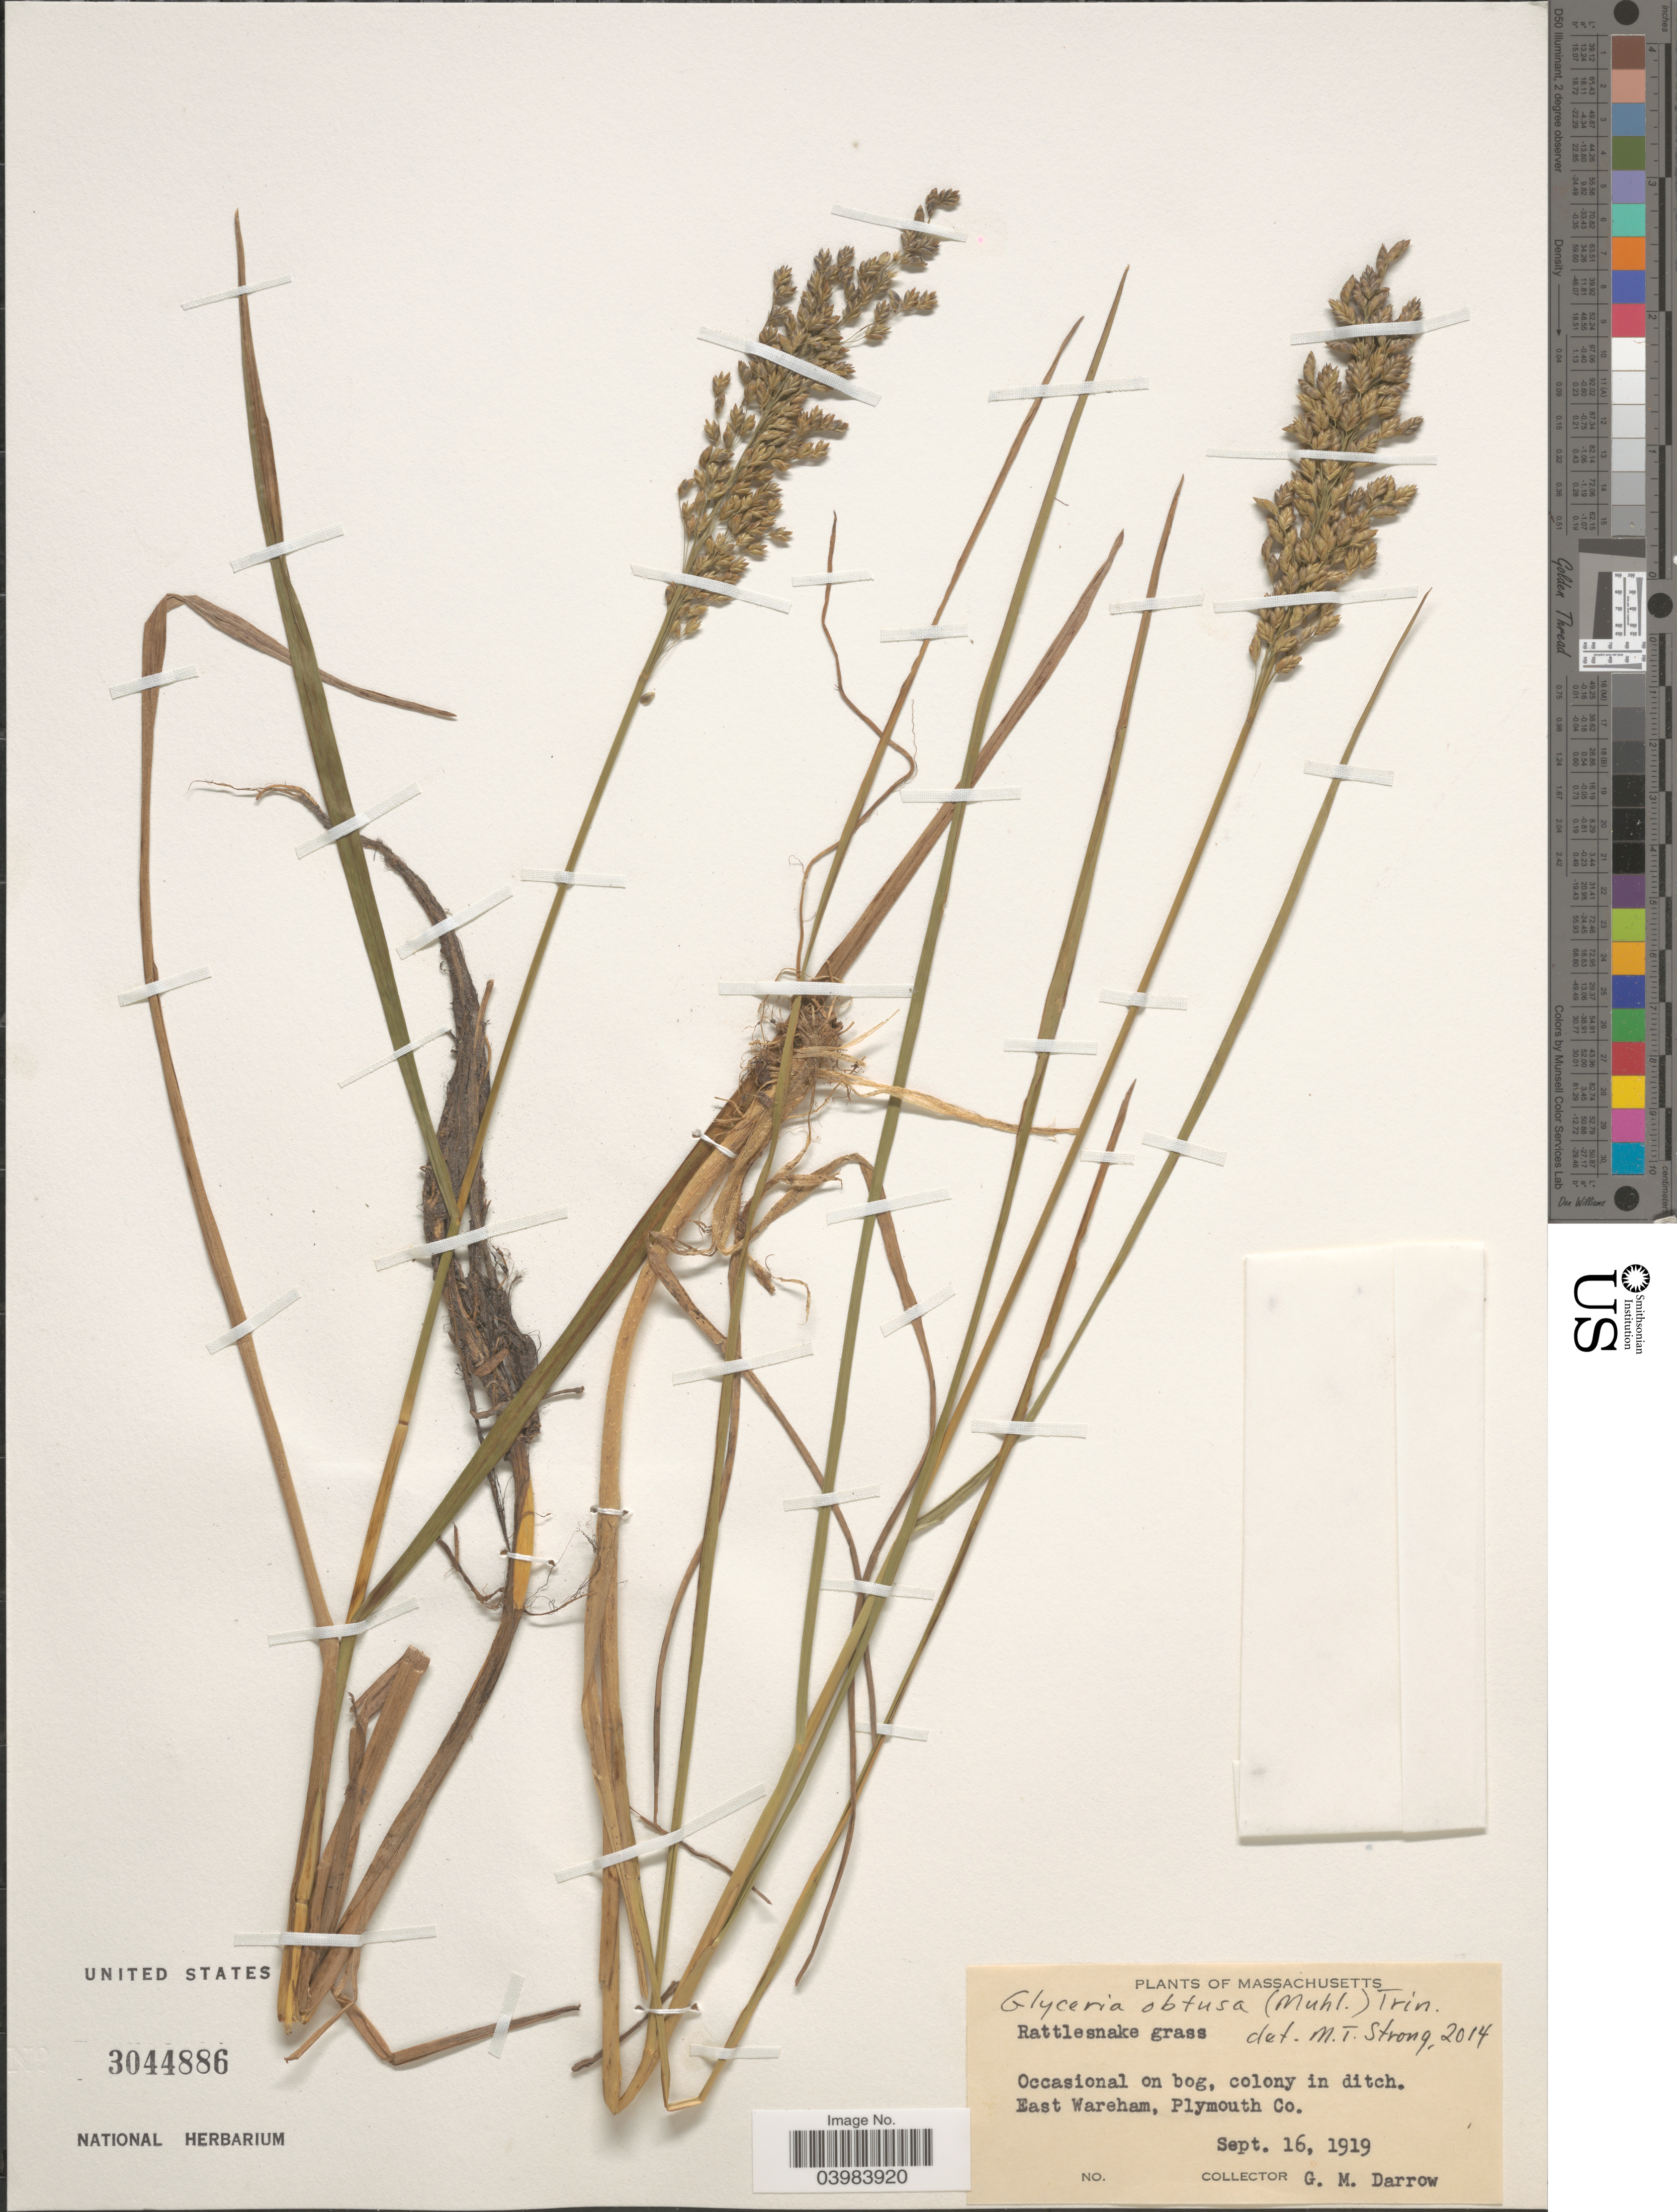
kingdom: Plantae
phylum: Tracheophyta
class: Liliopsida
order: Poales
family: Poaceae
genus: Glyceria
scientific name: Glyceria obtusa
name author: (Muhl.) Trin.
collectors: G. Darrow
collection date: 1919-09-16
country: United States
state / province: Massachusetts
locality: Rattlesnake grass. On bog, colony in ditch. East Wareham, Plymouth Co.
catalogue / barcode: US 3044886